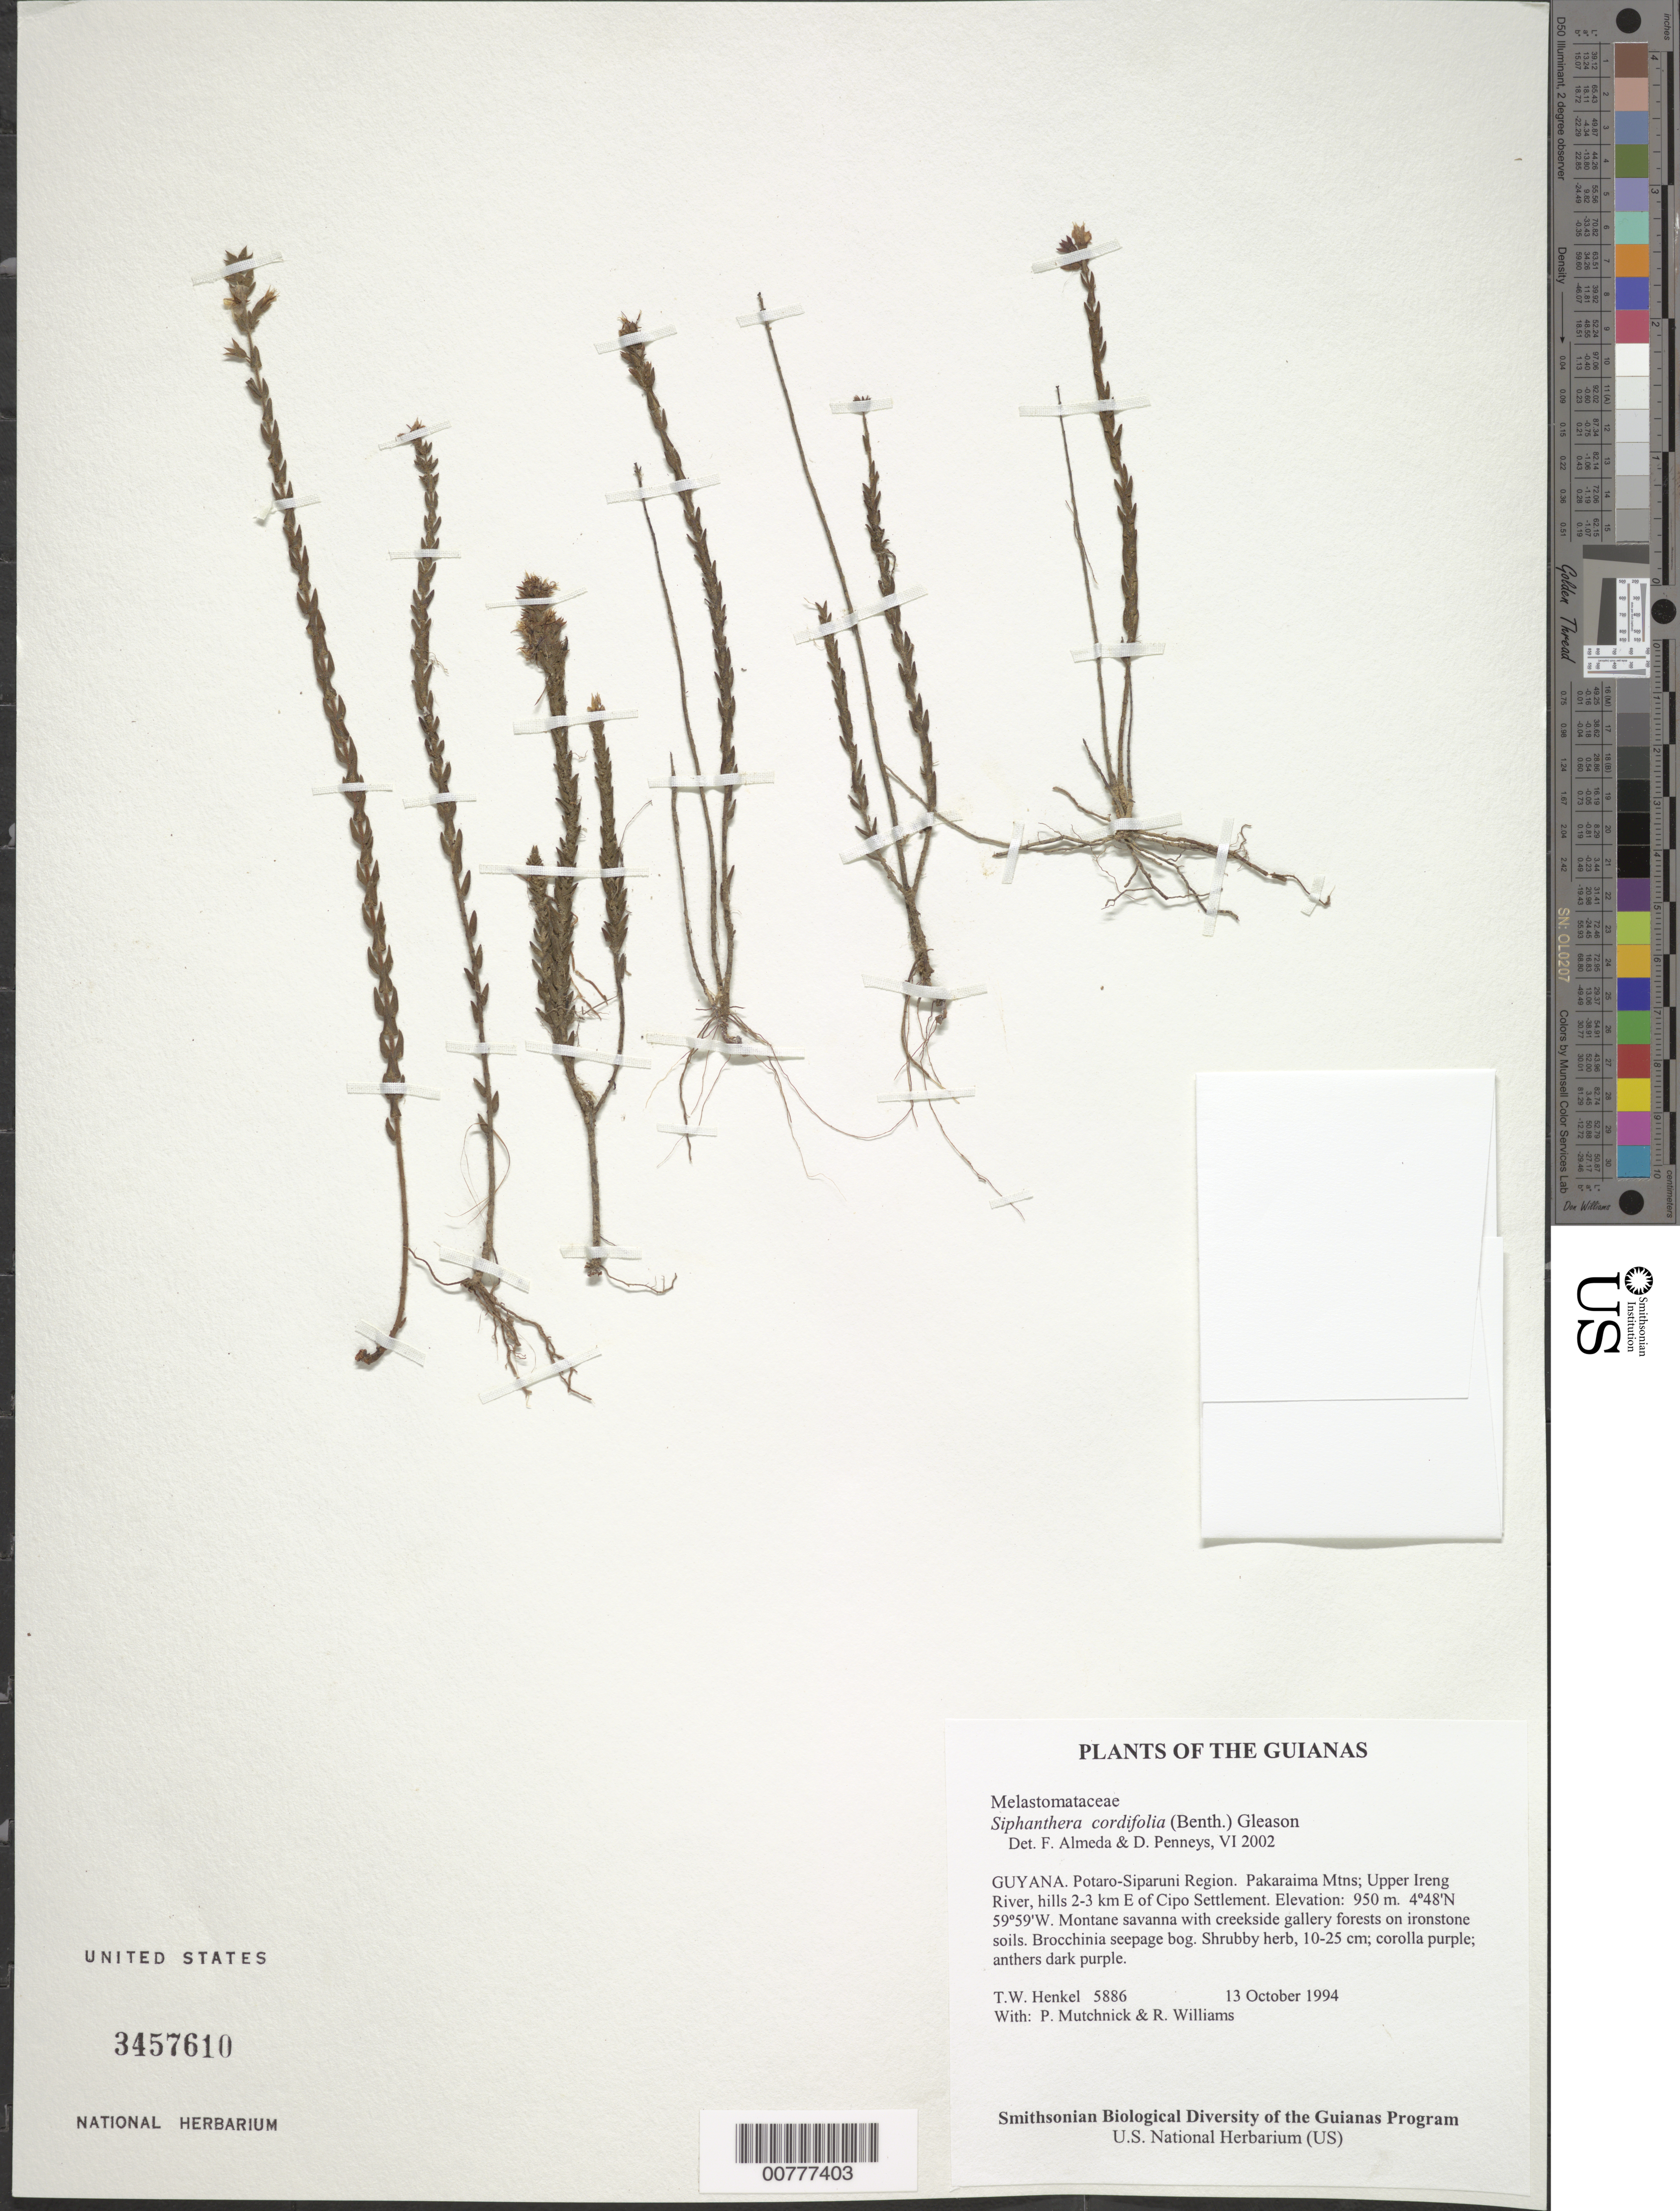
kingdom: Plantae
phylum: Tracheophyta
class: Magnoliopsida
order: Myrtales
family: Melastomataceae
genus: Siphanthera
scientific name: Siphanthera cordifolia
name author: (Benth.) Gleason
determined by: Almeda, F.; Penneys, D. S.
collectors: T. Henkel, P. Mutchnick & R. Williams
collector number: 5886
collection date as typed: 13 October 1994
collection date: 1994-10-13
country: Guyana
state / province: Potaro-Siparuni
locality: Pakaraima Mtns; Upper Ireng River, hills 2-3 km E of Cipo Settlement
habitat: Montane savanna with creekside gallery forests on ironstone soils. Brocchinia seepage bog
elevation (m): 950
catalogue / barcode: US 3457610